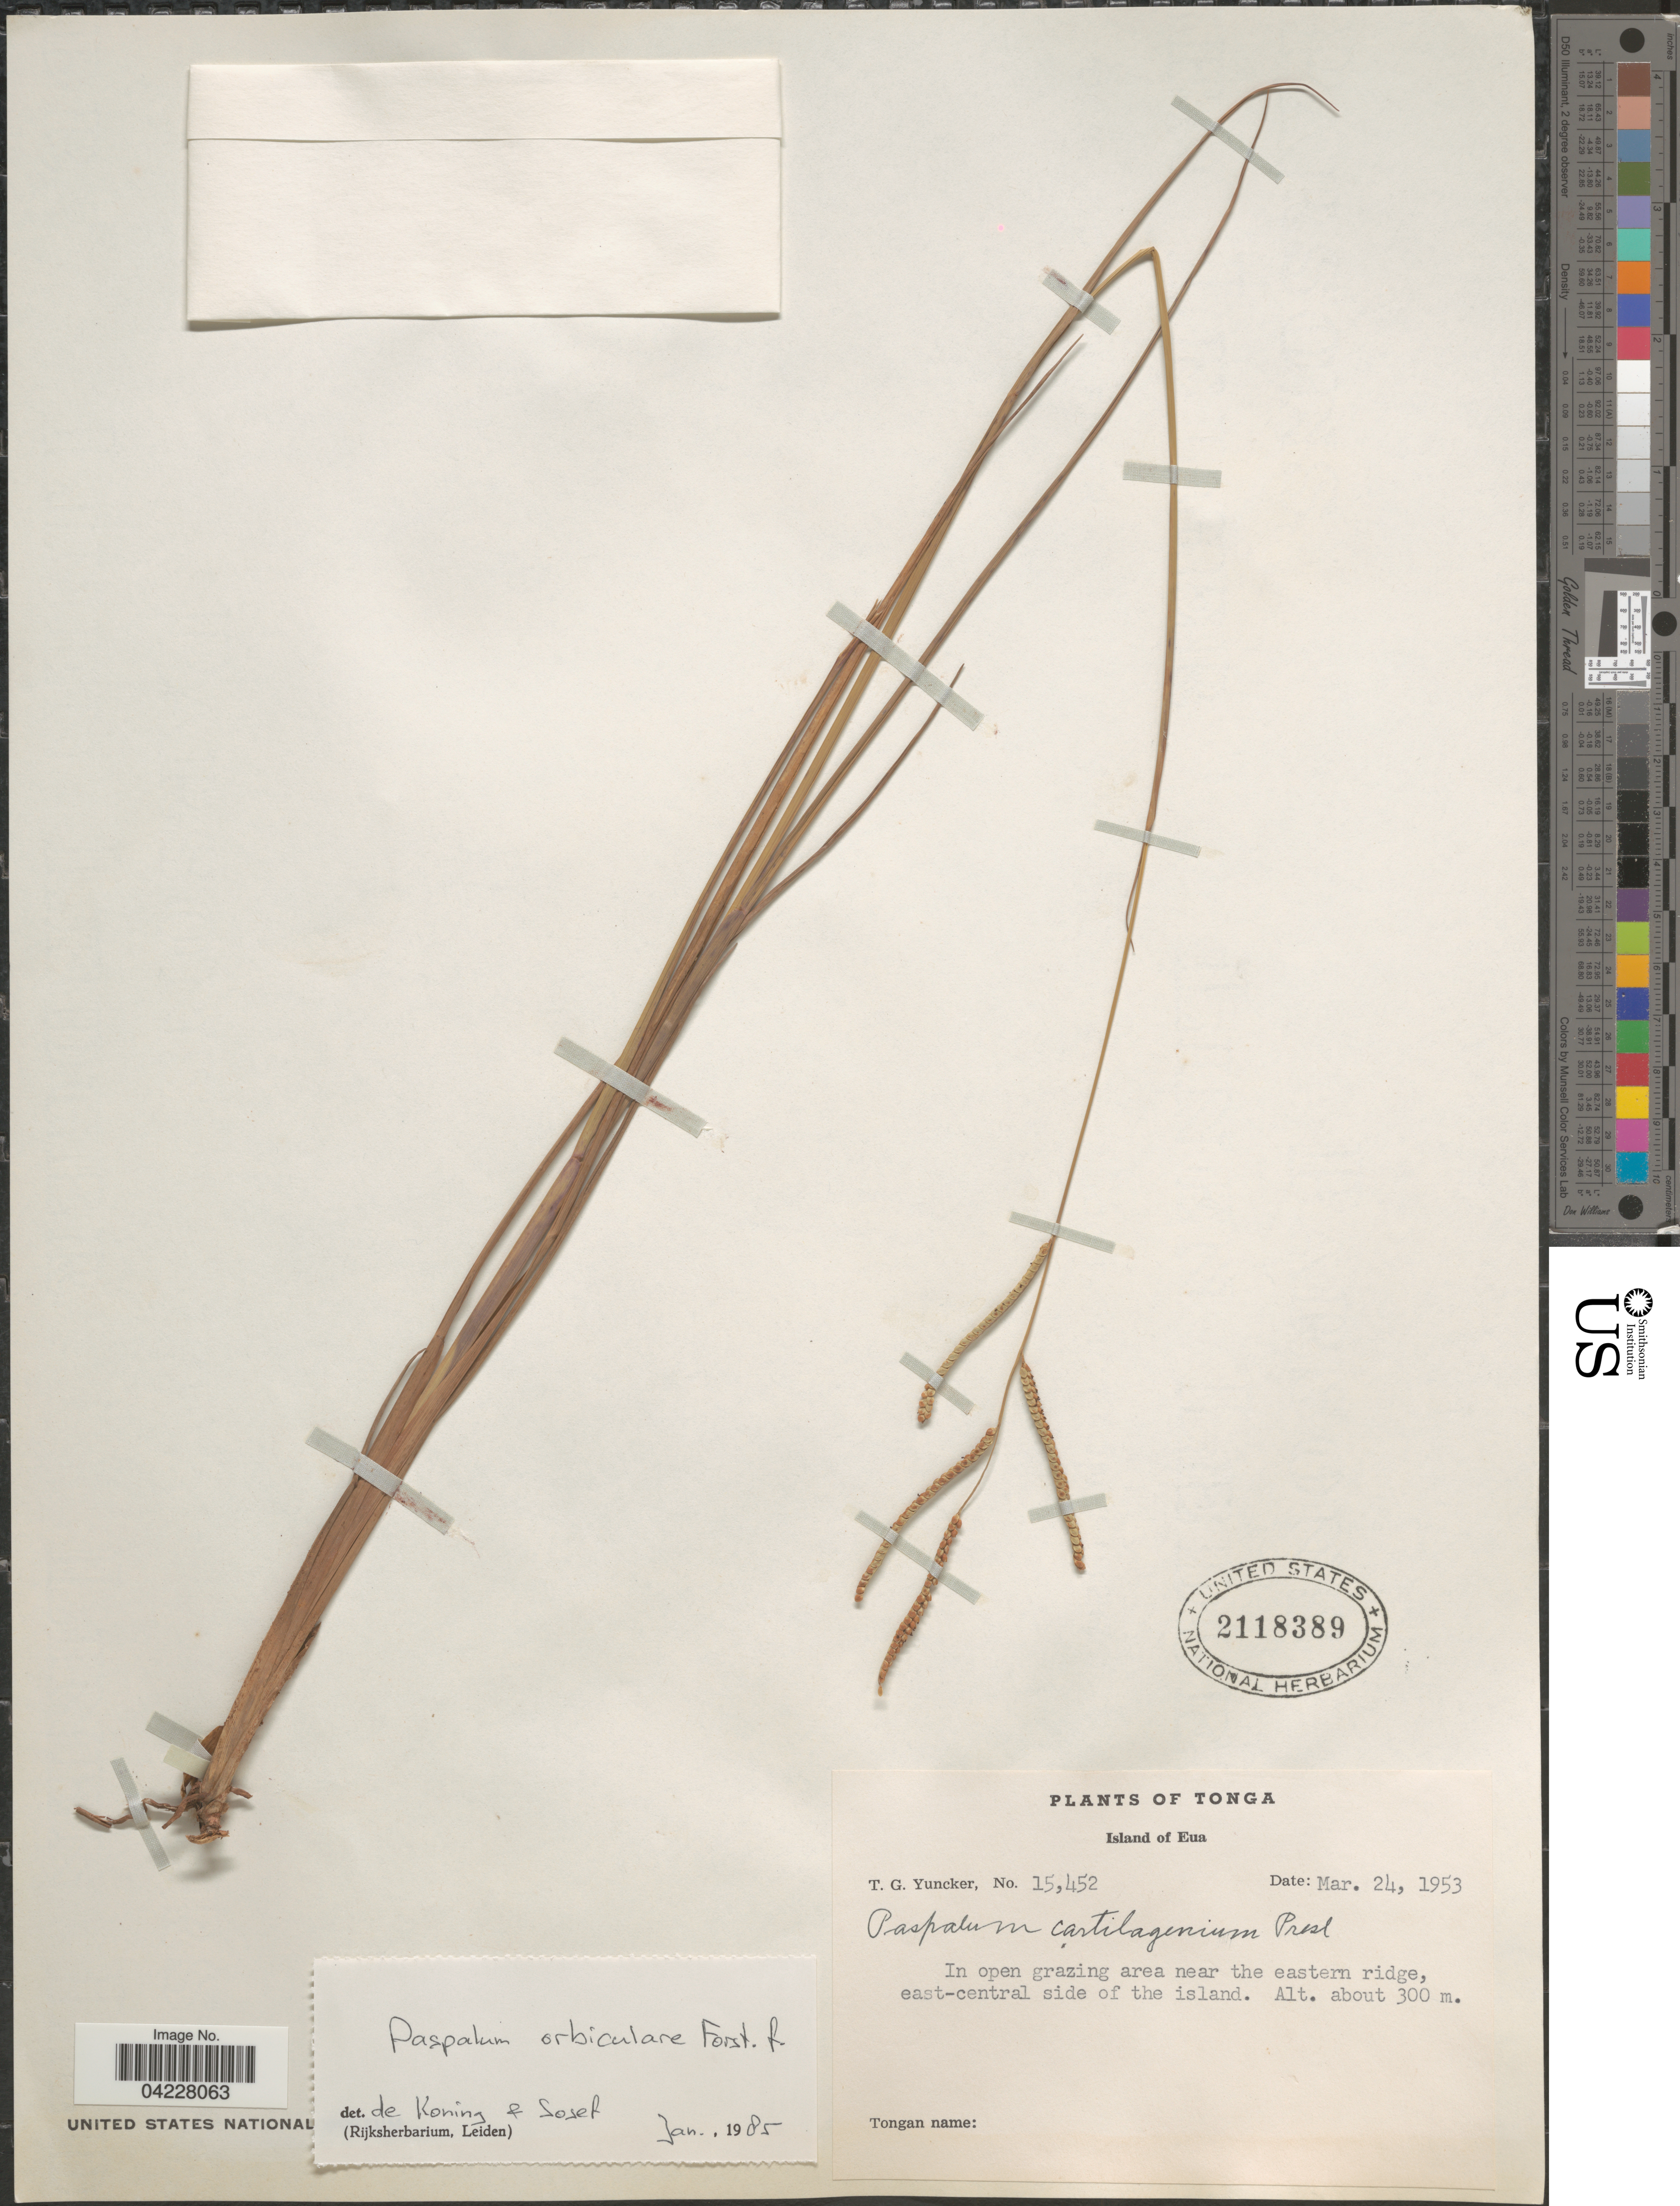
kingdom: Plantae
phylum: Tracheophyta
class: Liliopsida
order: Poales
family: Poaceae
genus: Paspalum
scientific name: Paspalum orbiculare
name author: G. Forst.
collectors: T. G. Yuncker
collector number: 15452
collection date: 1953-03-24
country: Tonga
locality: Islanf of Eua. In open grazing area near the eastern ridge, east-central side of the island.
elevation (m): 300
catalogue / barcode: US 2118389